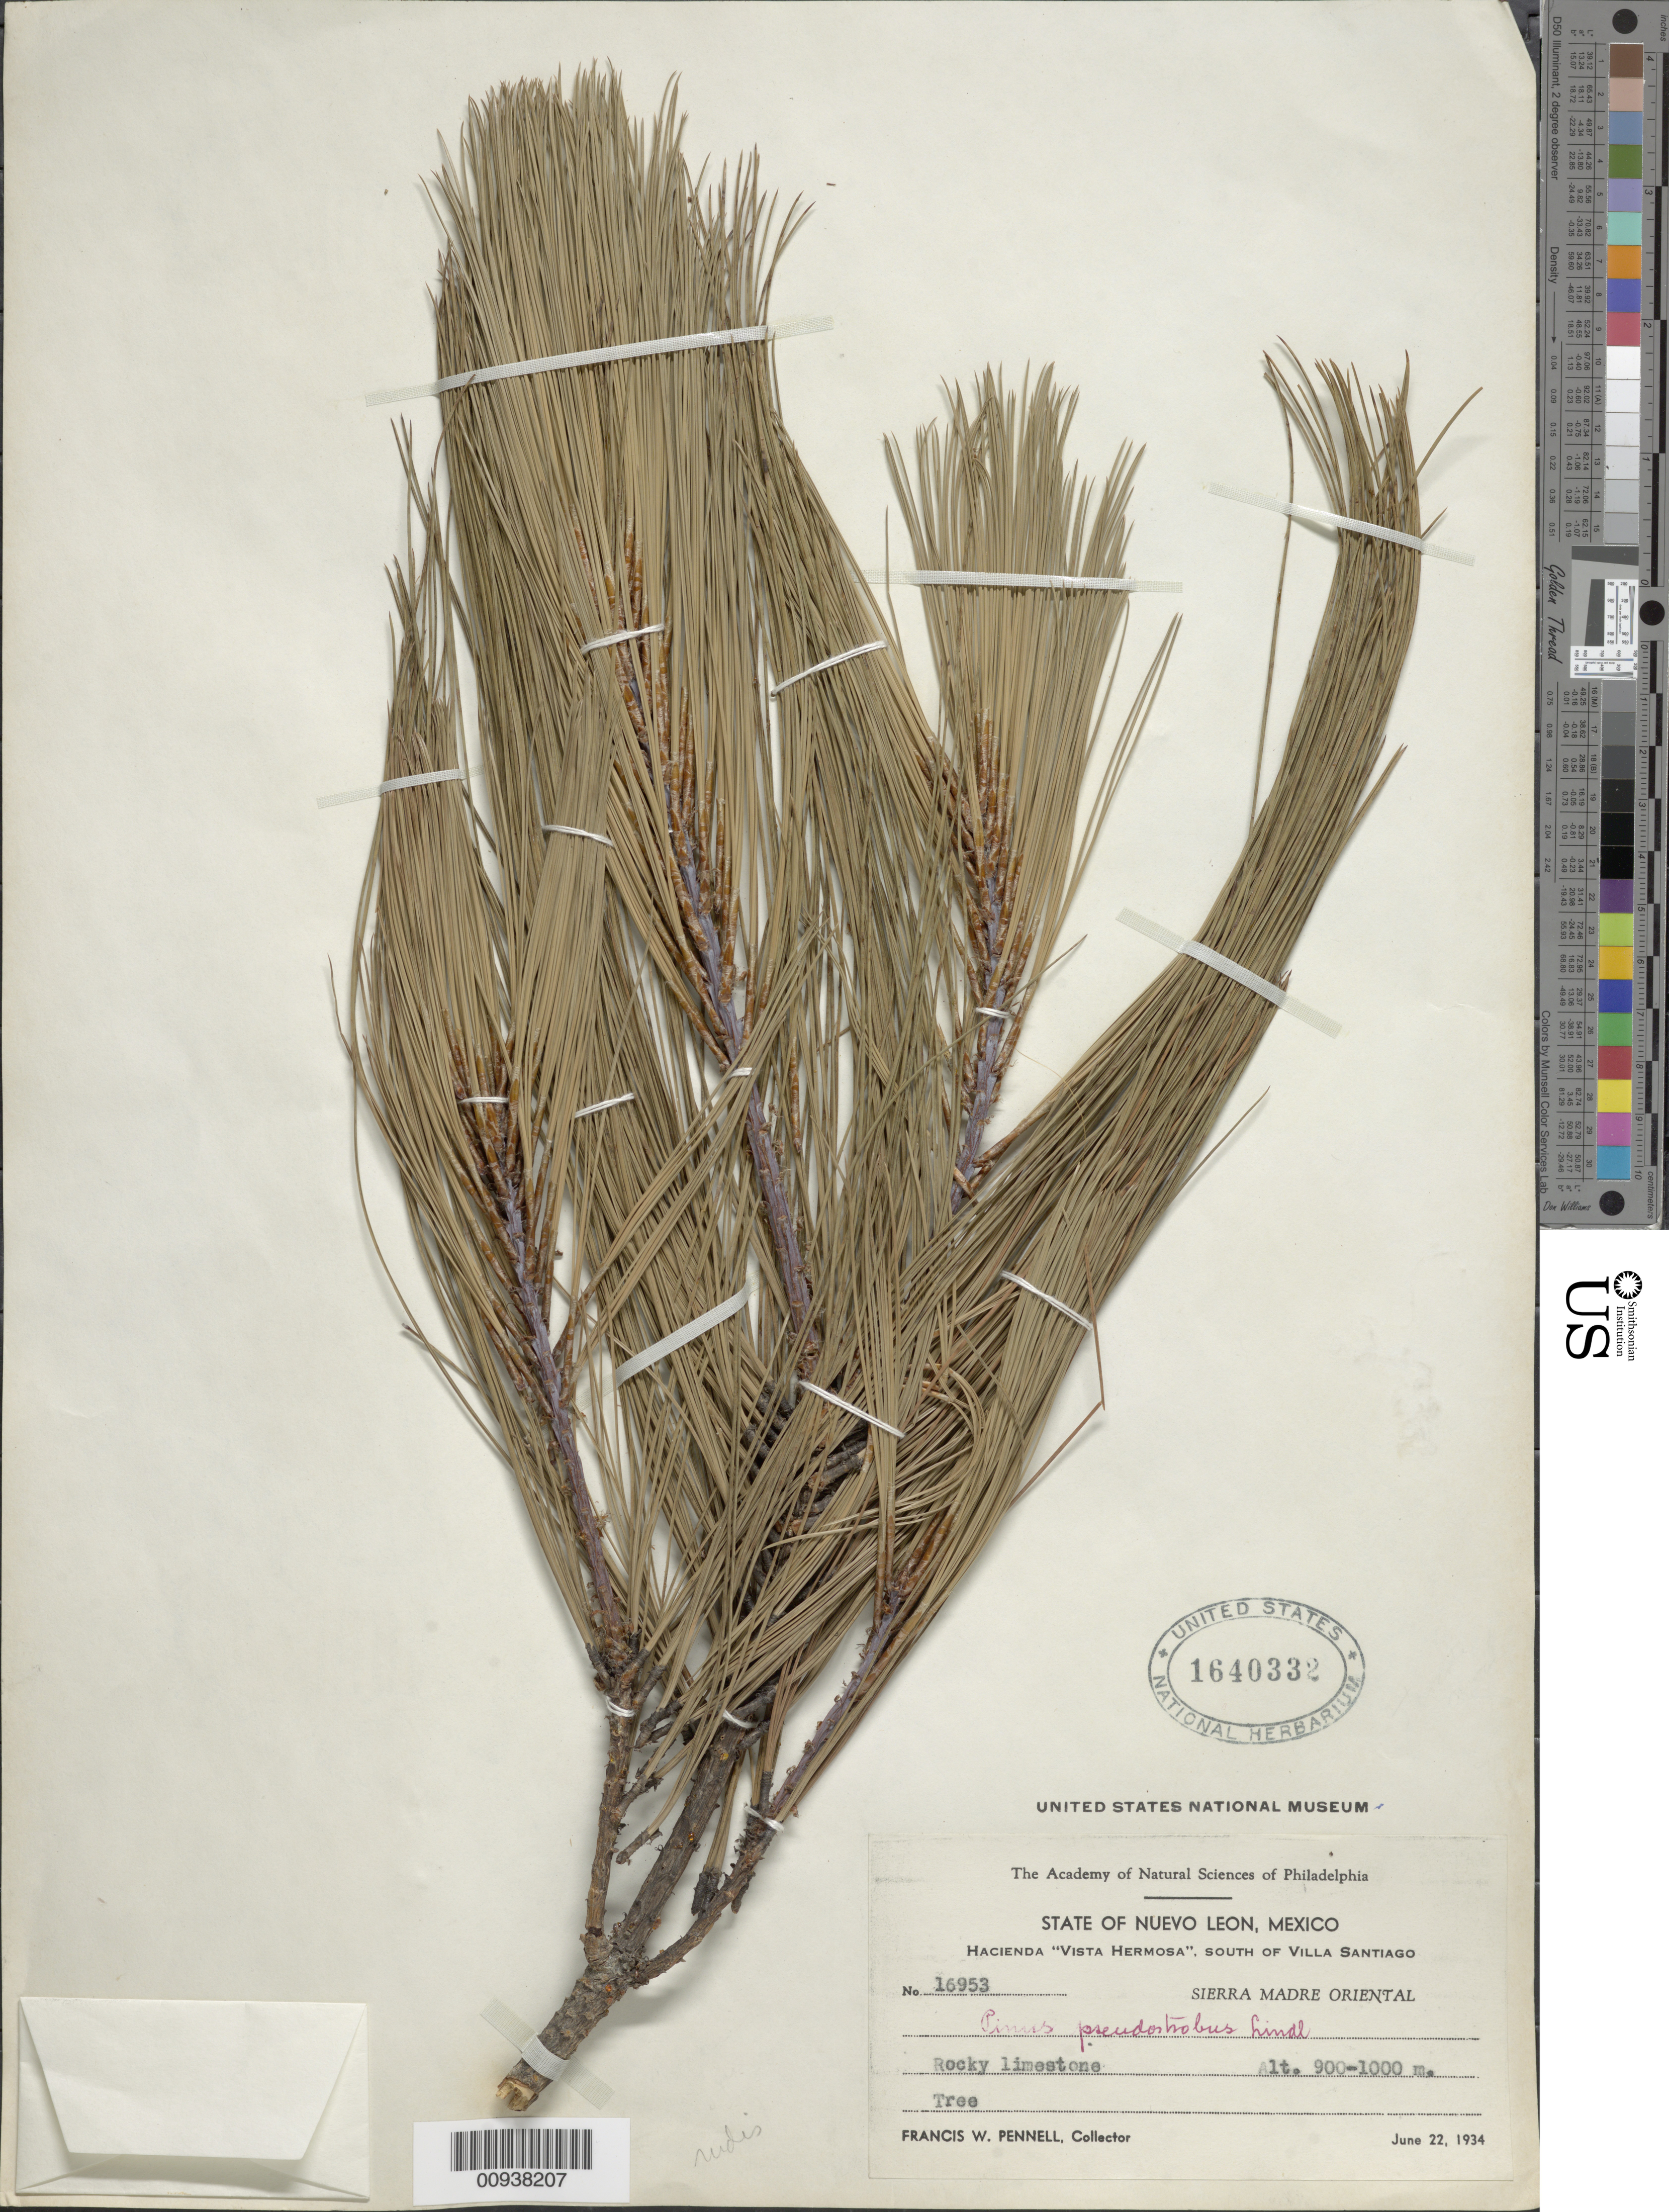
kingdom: Plantae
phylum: Tracheophyta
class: Pinopsida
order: Pinales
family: Pinaceae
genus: Pinus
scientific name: Pinus pseudostrobus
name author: Lindl.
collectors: F. W. Pennell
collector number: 16953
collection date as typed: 22 Jun 1934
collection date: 1934-06-22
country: Mexico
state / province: Nuevo León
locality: Hacienda "Vista Hermosa", South of Villa Santiago. Sierra Madre Oriental.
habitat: Rocky limestone.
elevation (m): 1000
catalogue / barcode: US 1640332